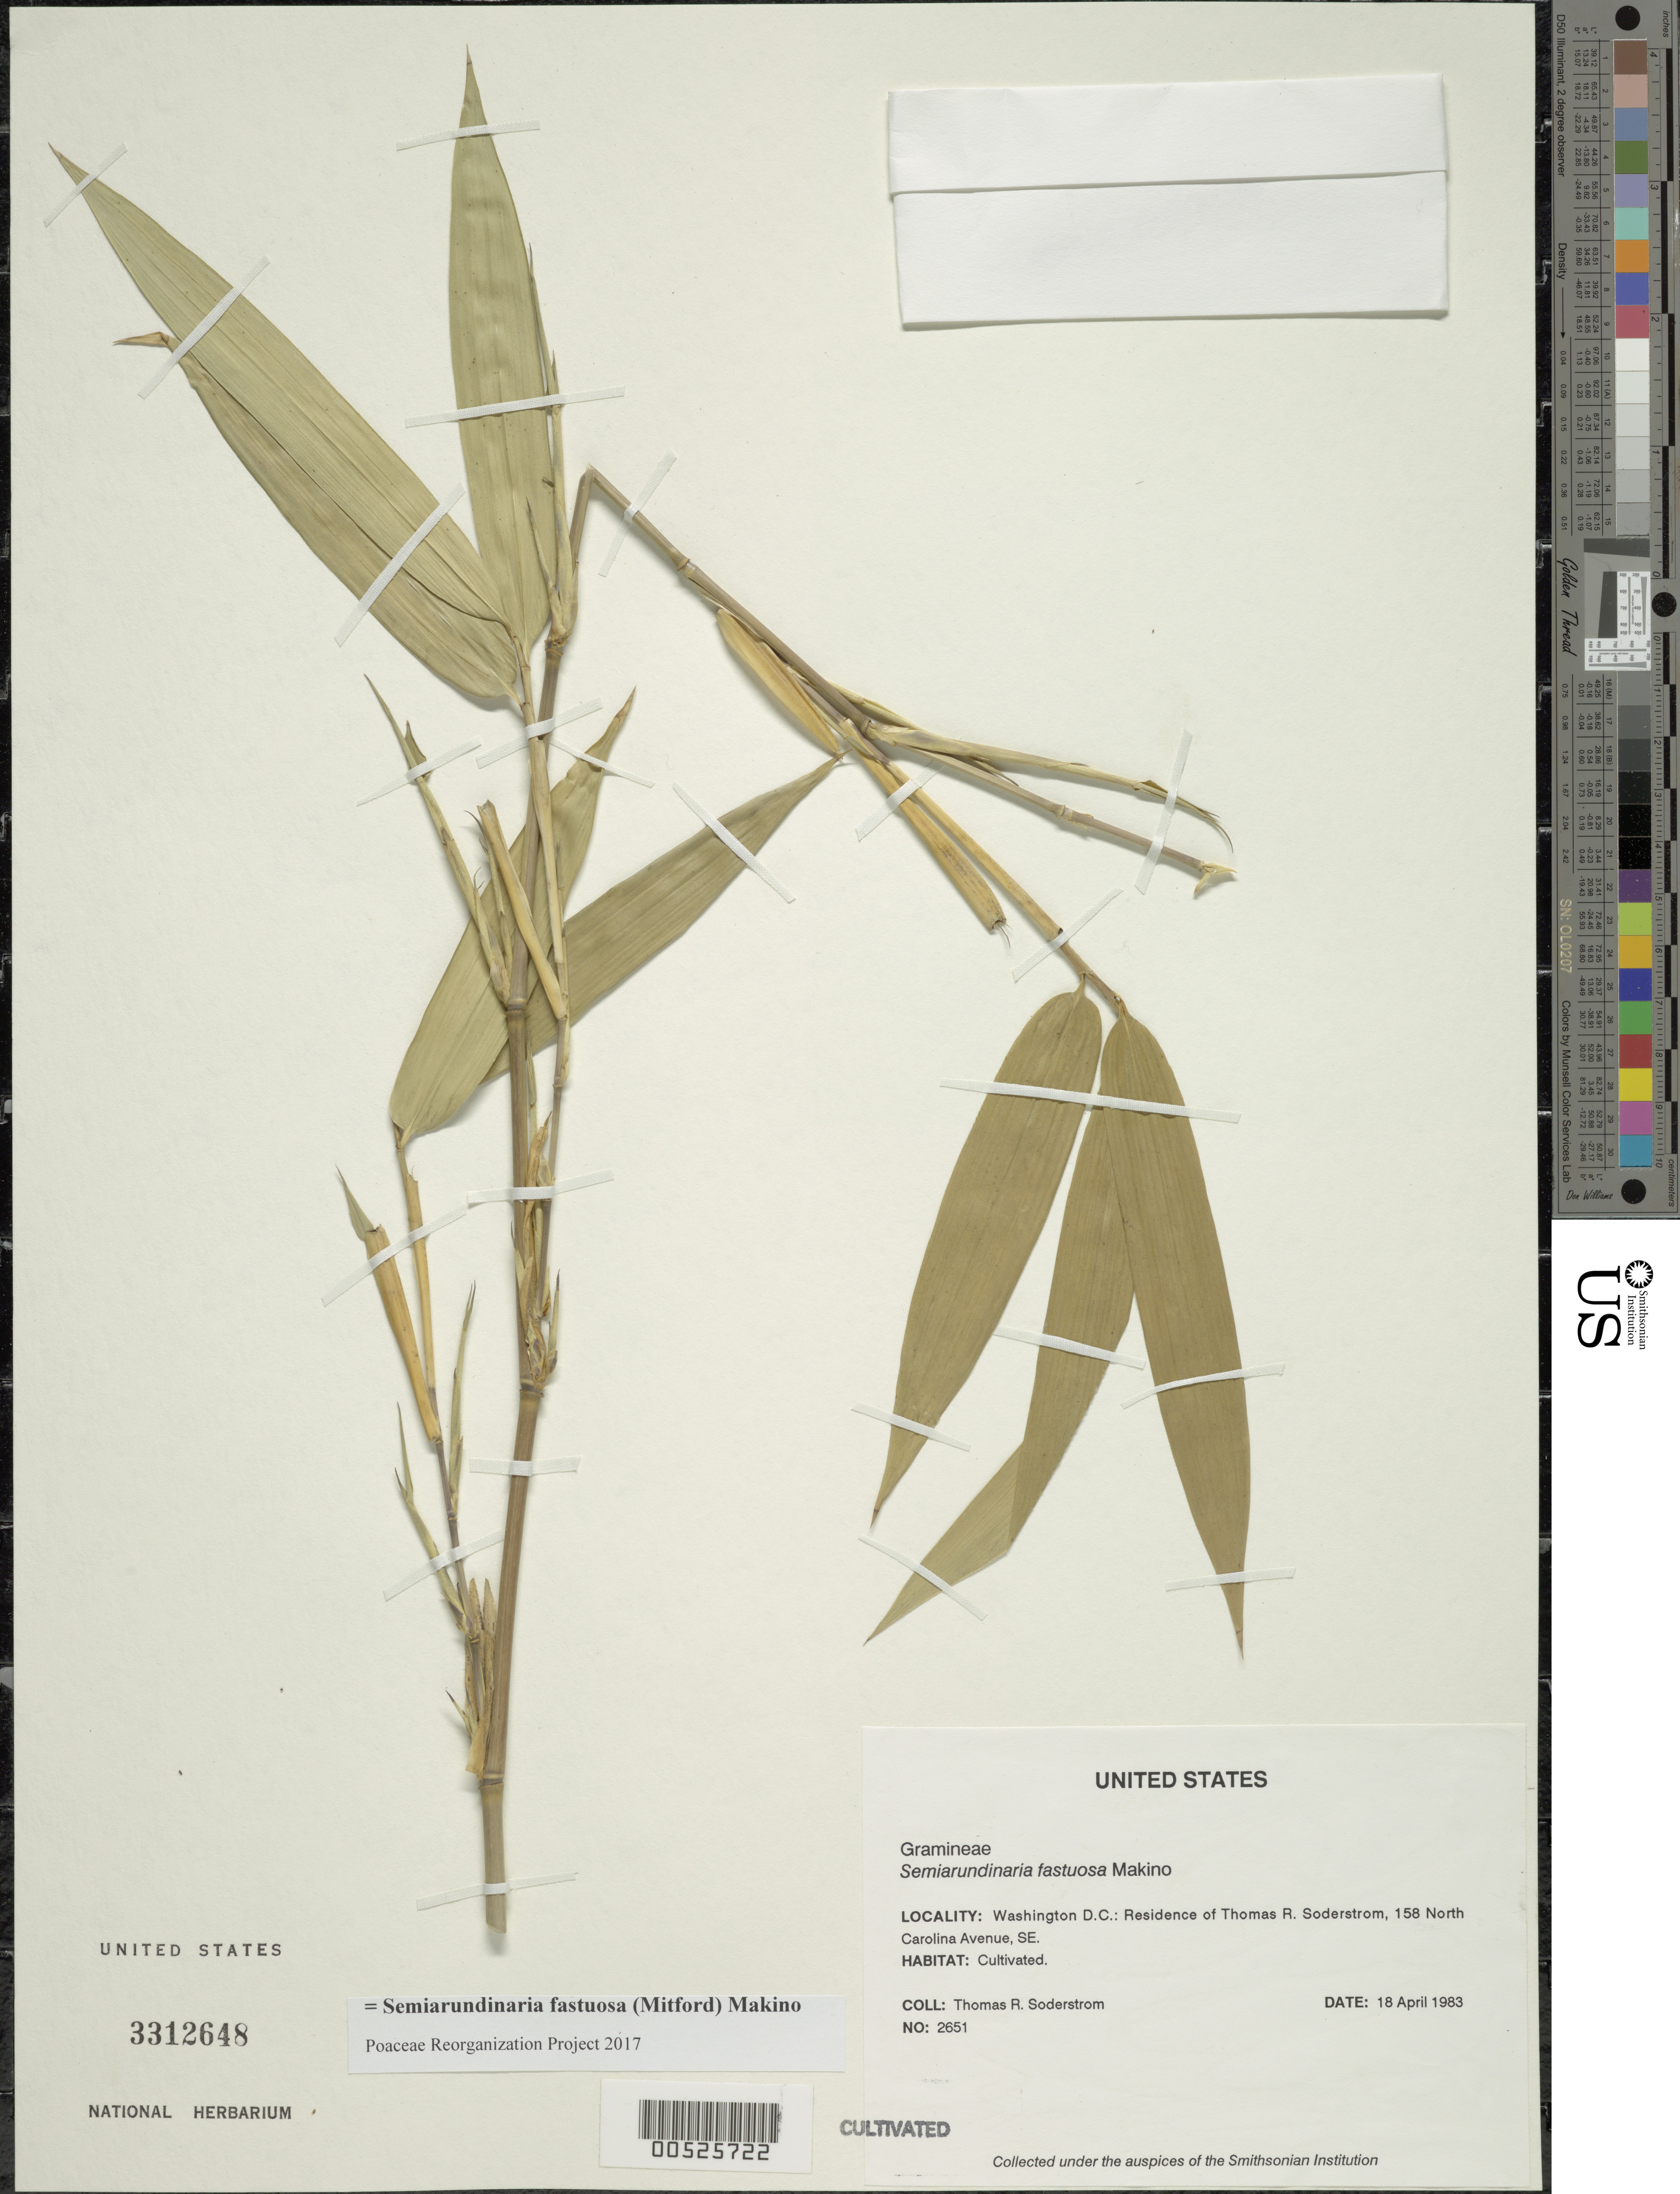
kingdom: Plantae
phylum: Tracheophyta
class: Liliopsida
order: Poales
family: Poaceae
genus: Sinarundinaria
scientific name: Sinarundinaria fastuosa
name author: Makino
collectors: T. R. Soderstrom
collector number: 2651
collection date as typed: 18 Apr 1983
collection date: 1983-04-18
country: United States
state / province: District of Columbia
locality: Washington, D.C. residence of T.R. Soderstrom, 158 North Carolina Ave, SE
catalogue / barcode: US 3312648